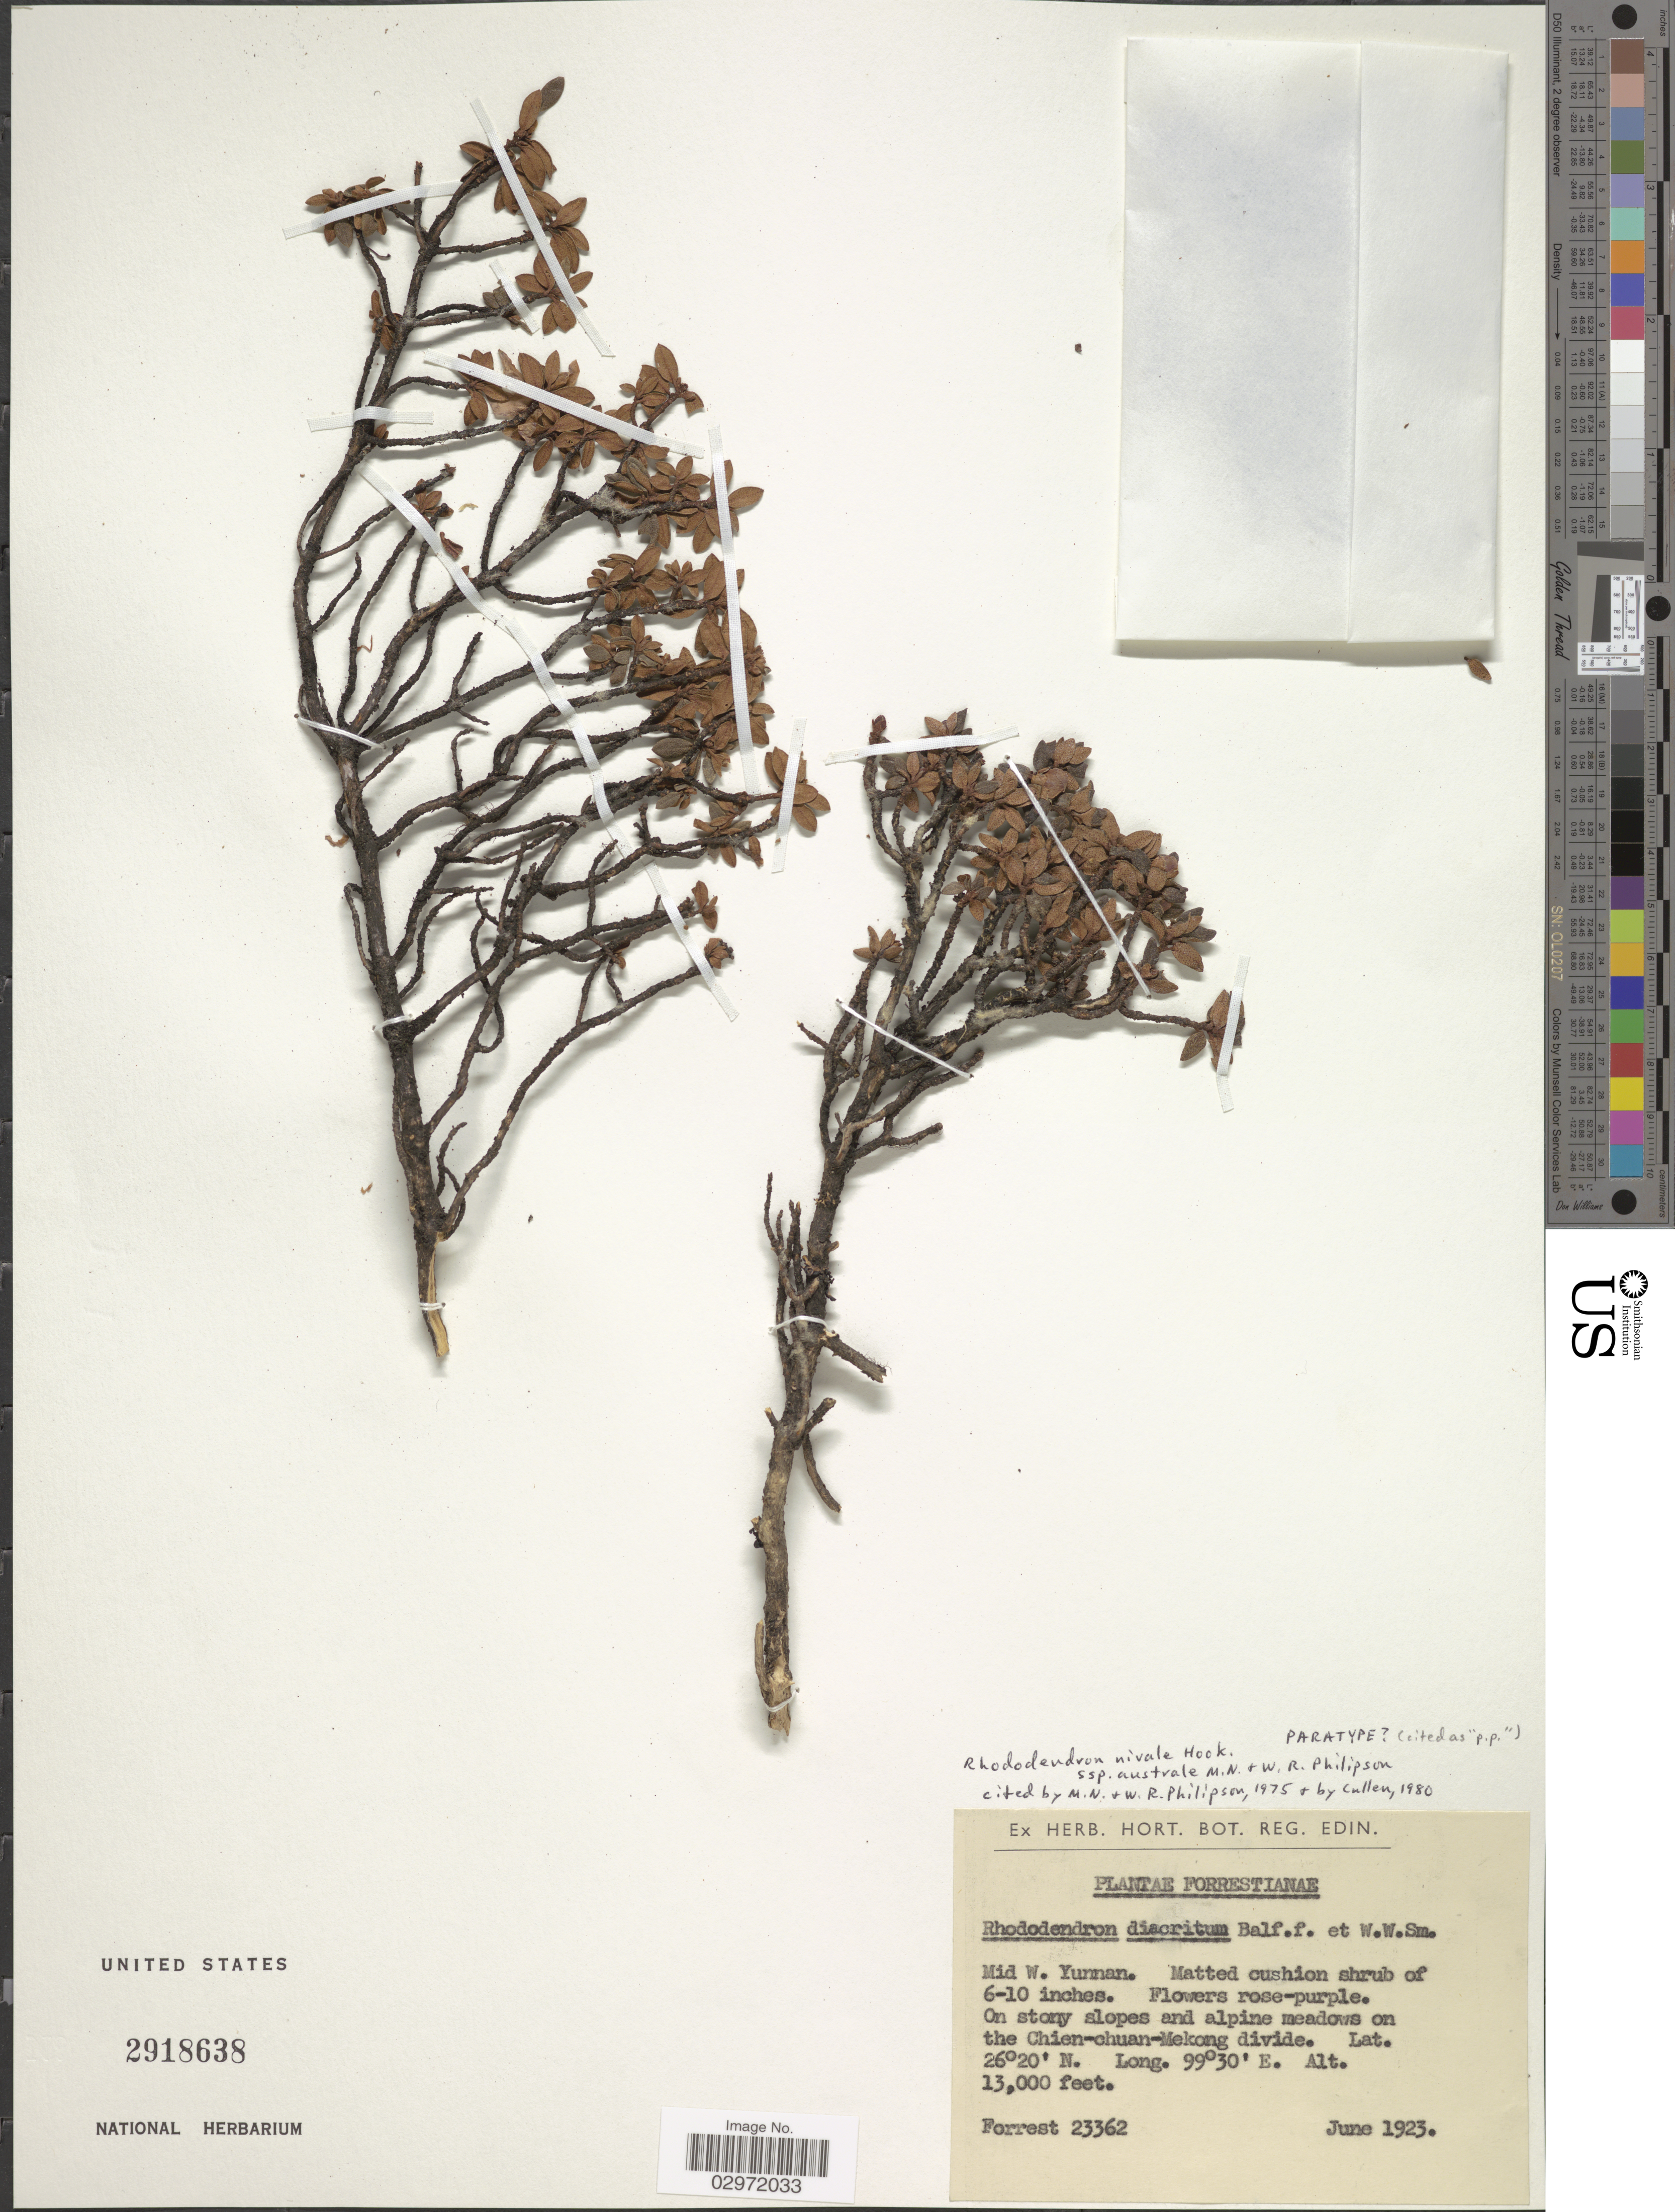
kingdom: Plantae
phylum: Tracheophyta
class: Magnoliopsida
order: Ericales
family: Ericaceae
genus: Rhododendron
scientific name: Rhododendron nivale subsp. australe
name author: M. N. Philipson & Philipson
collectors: -. Forrest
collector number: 23362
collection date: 1923-06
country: China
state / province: Yunnan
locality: Mid W. Yunnan, On stony slopes and alpine meadows on the Chien-chuan-Mekong divide.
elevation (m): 3962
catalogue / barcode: US 2918638